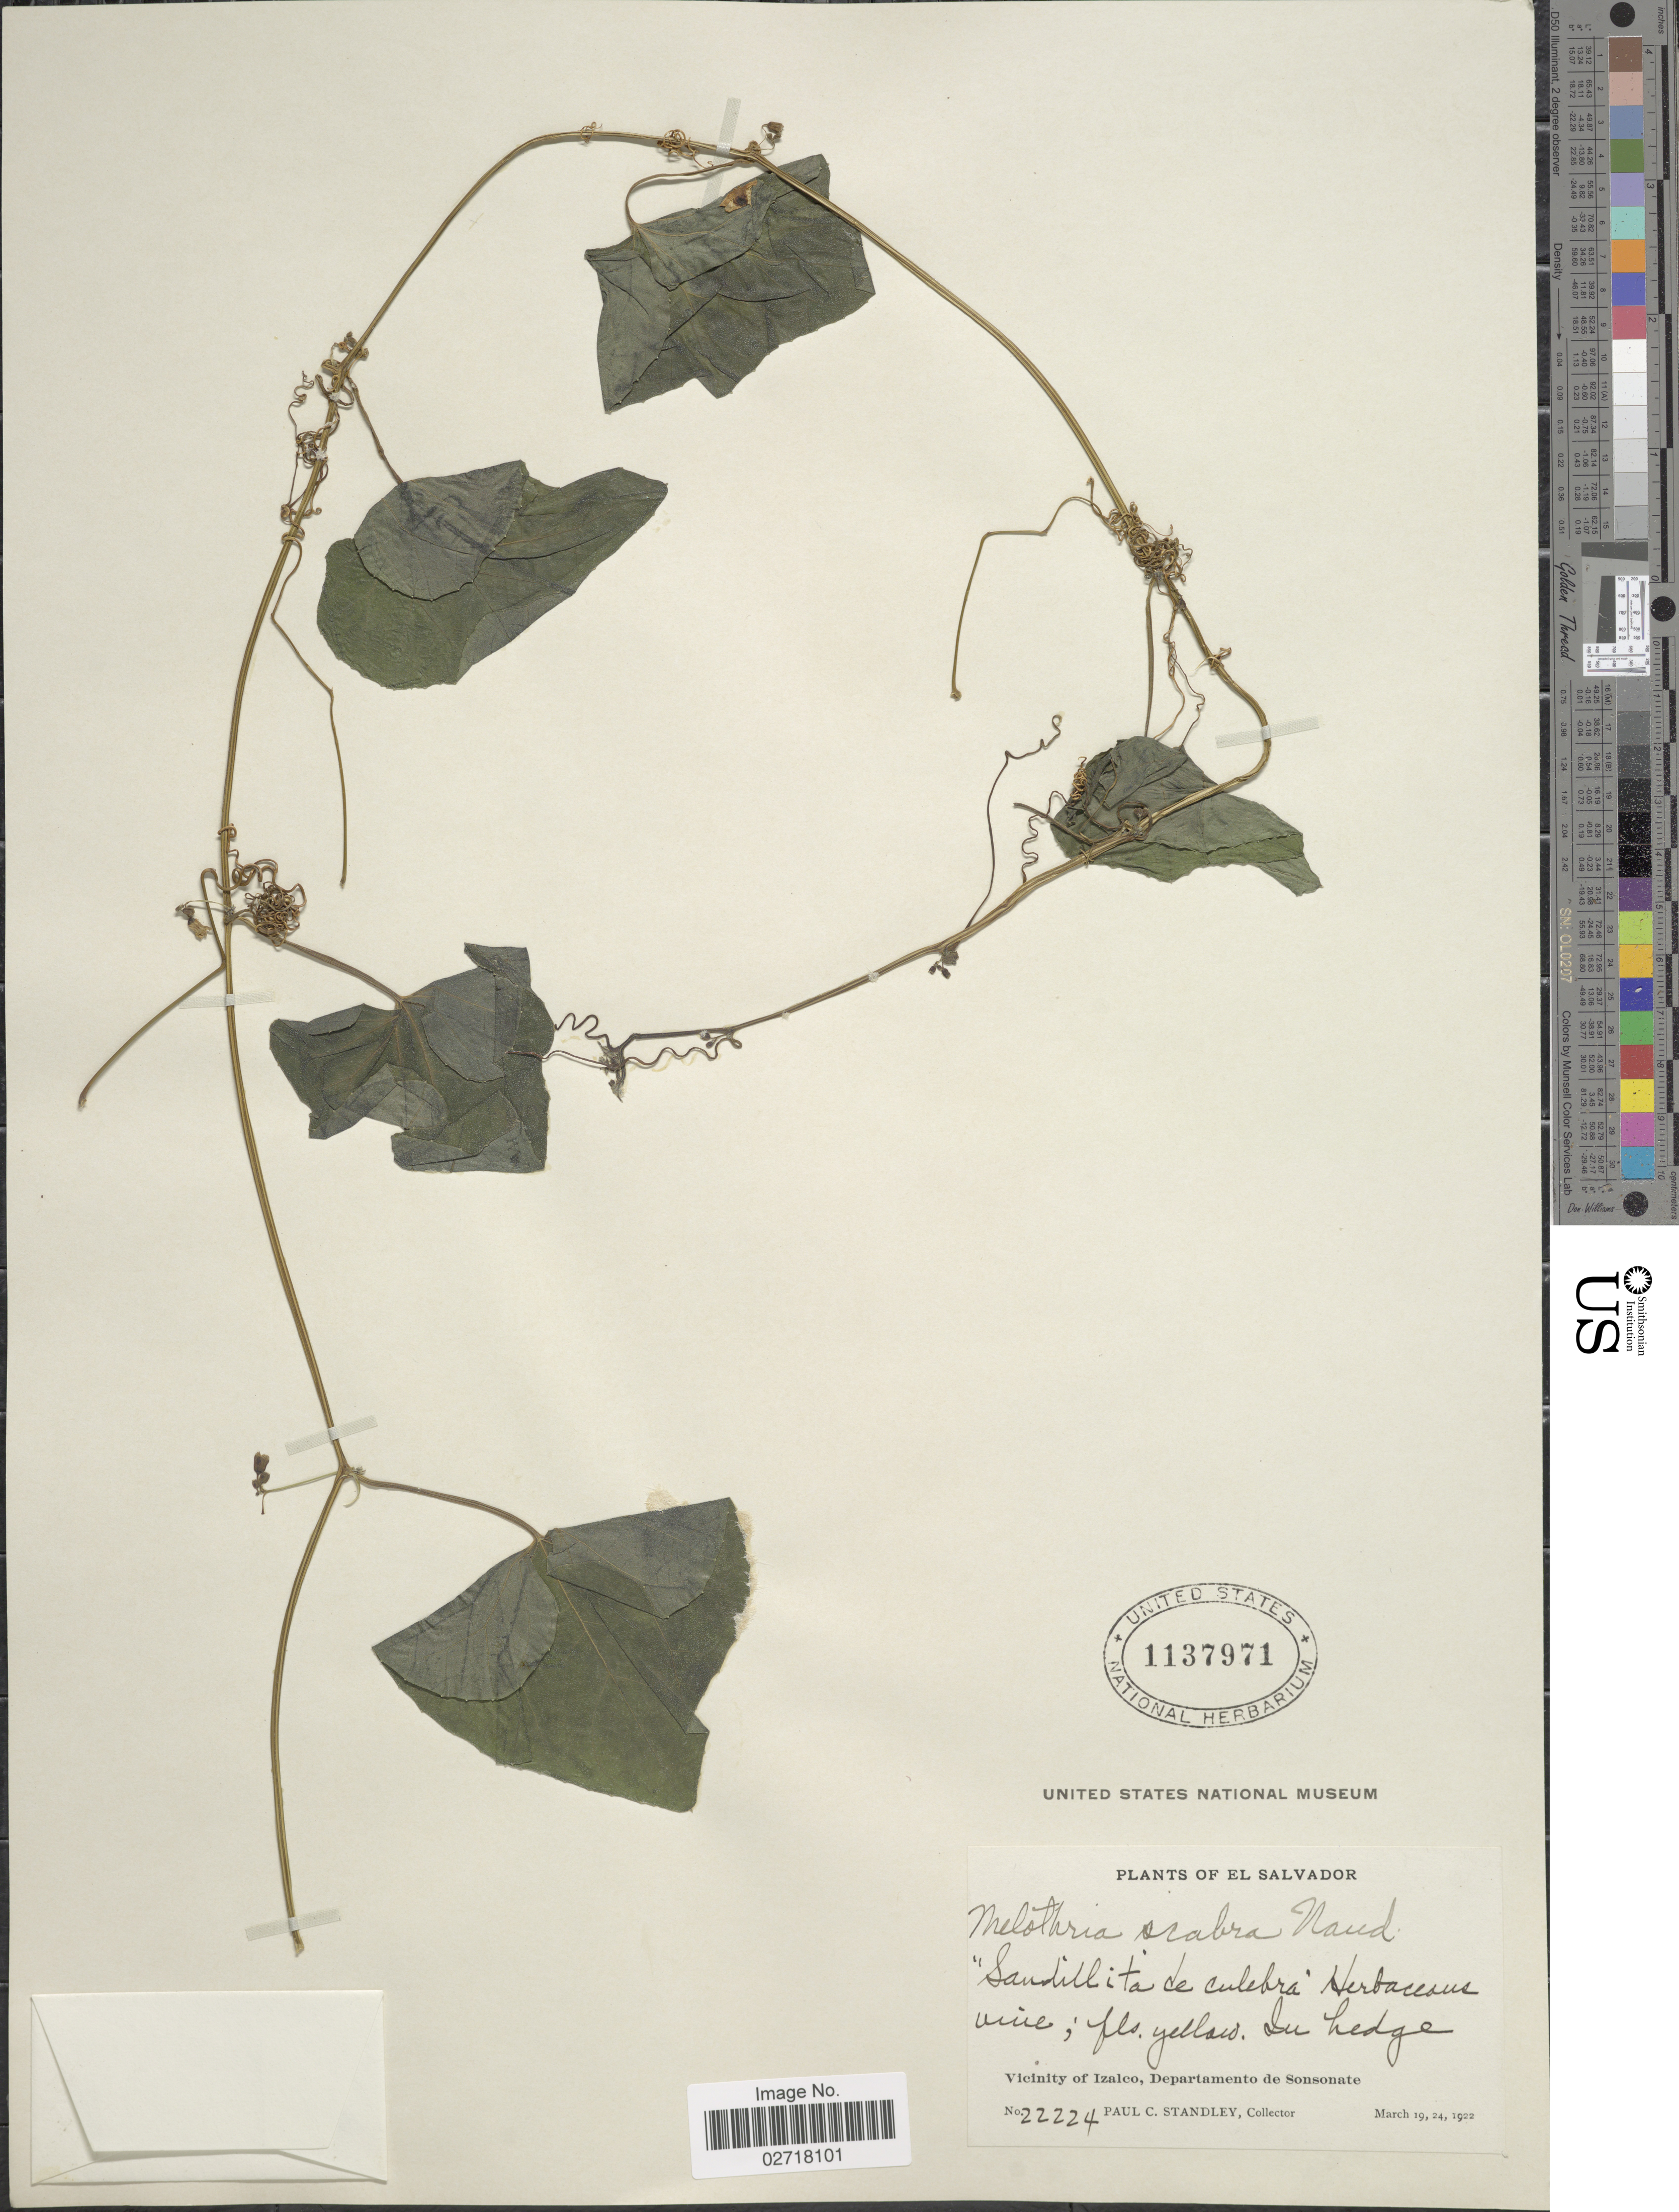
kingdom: Plantae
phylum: Tracheophyta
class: Magnoliopsida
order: Cucurbitales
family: Cucurbitaceae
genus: Melothria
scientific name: Melothria scabra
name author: Naudin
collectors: P. C. Standley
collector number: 22224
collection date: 1922-03-19/1924-03-24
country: El Salvador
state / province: Sonsonate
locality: Vicinity of Izalco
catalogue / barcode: US 1137971